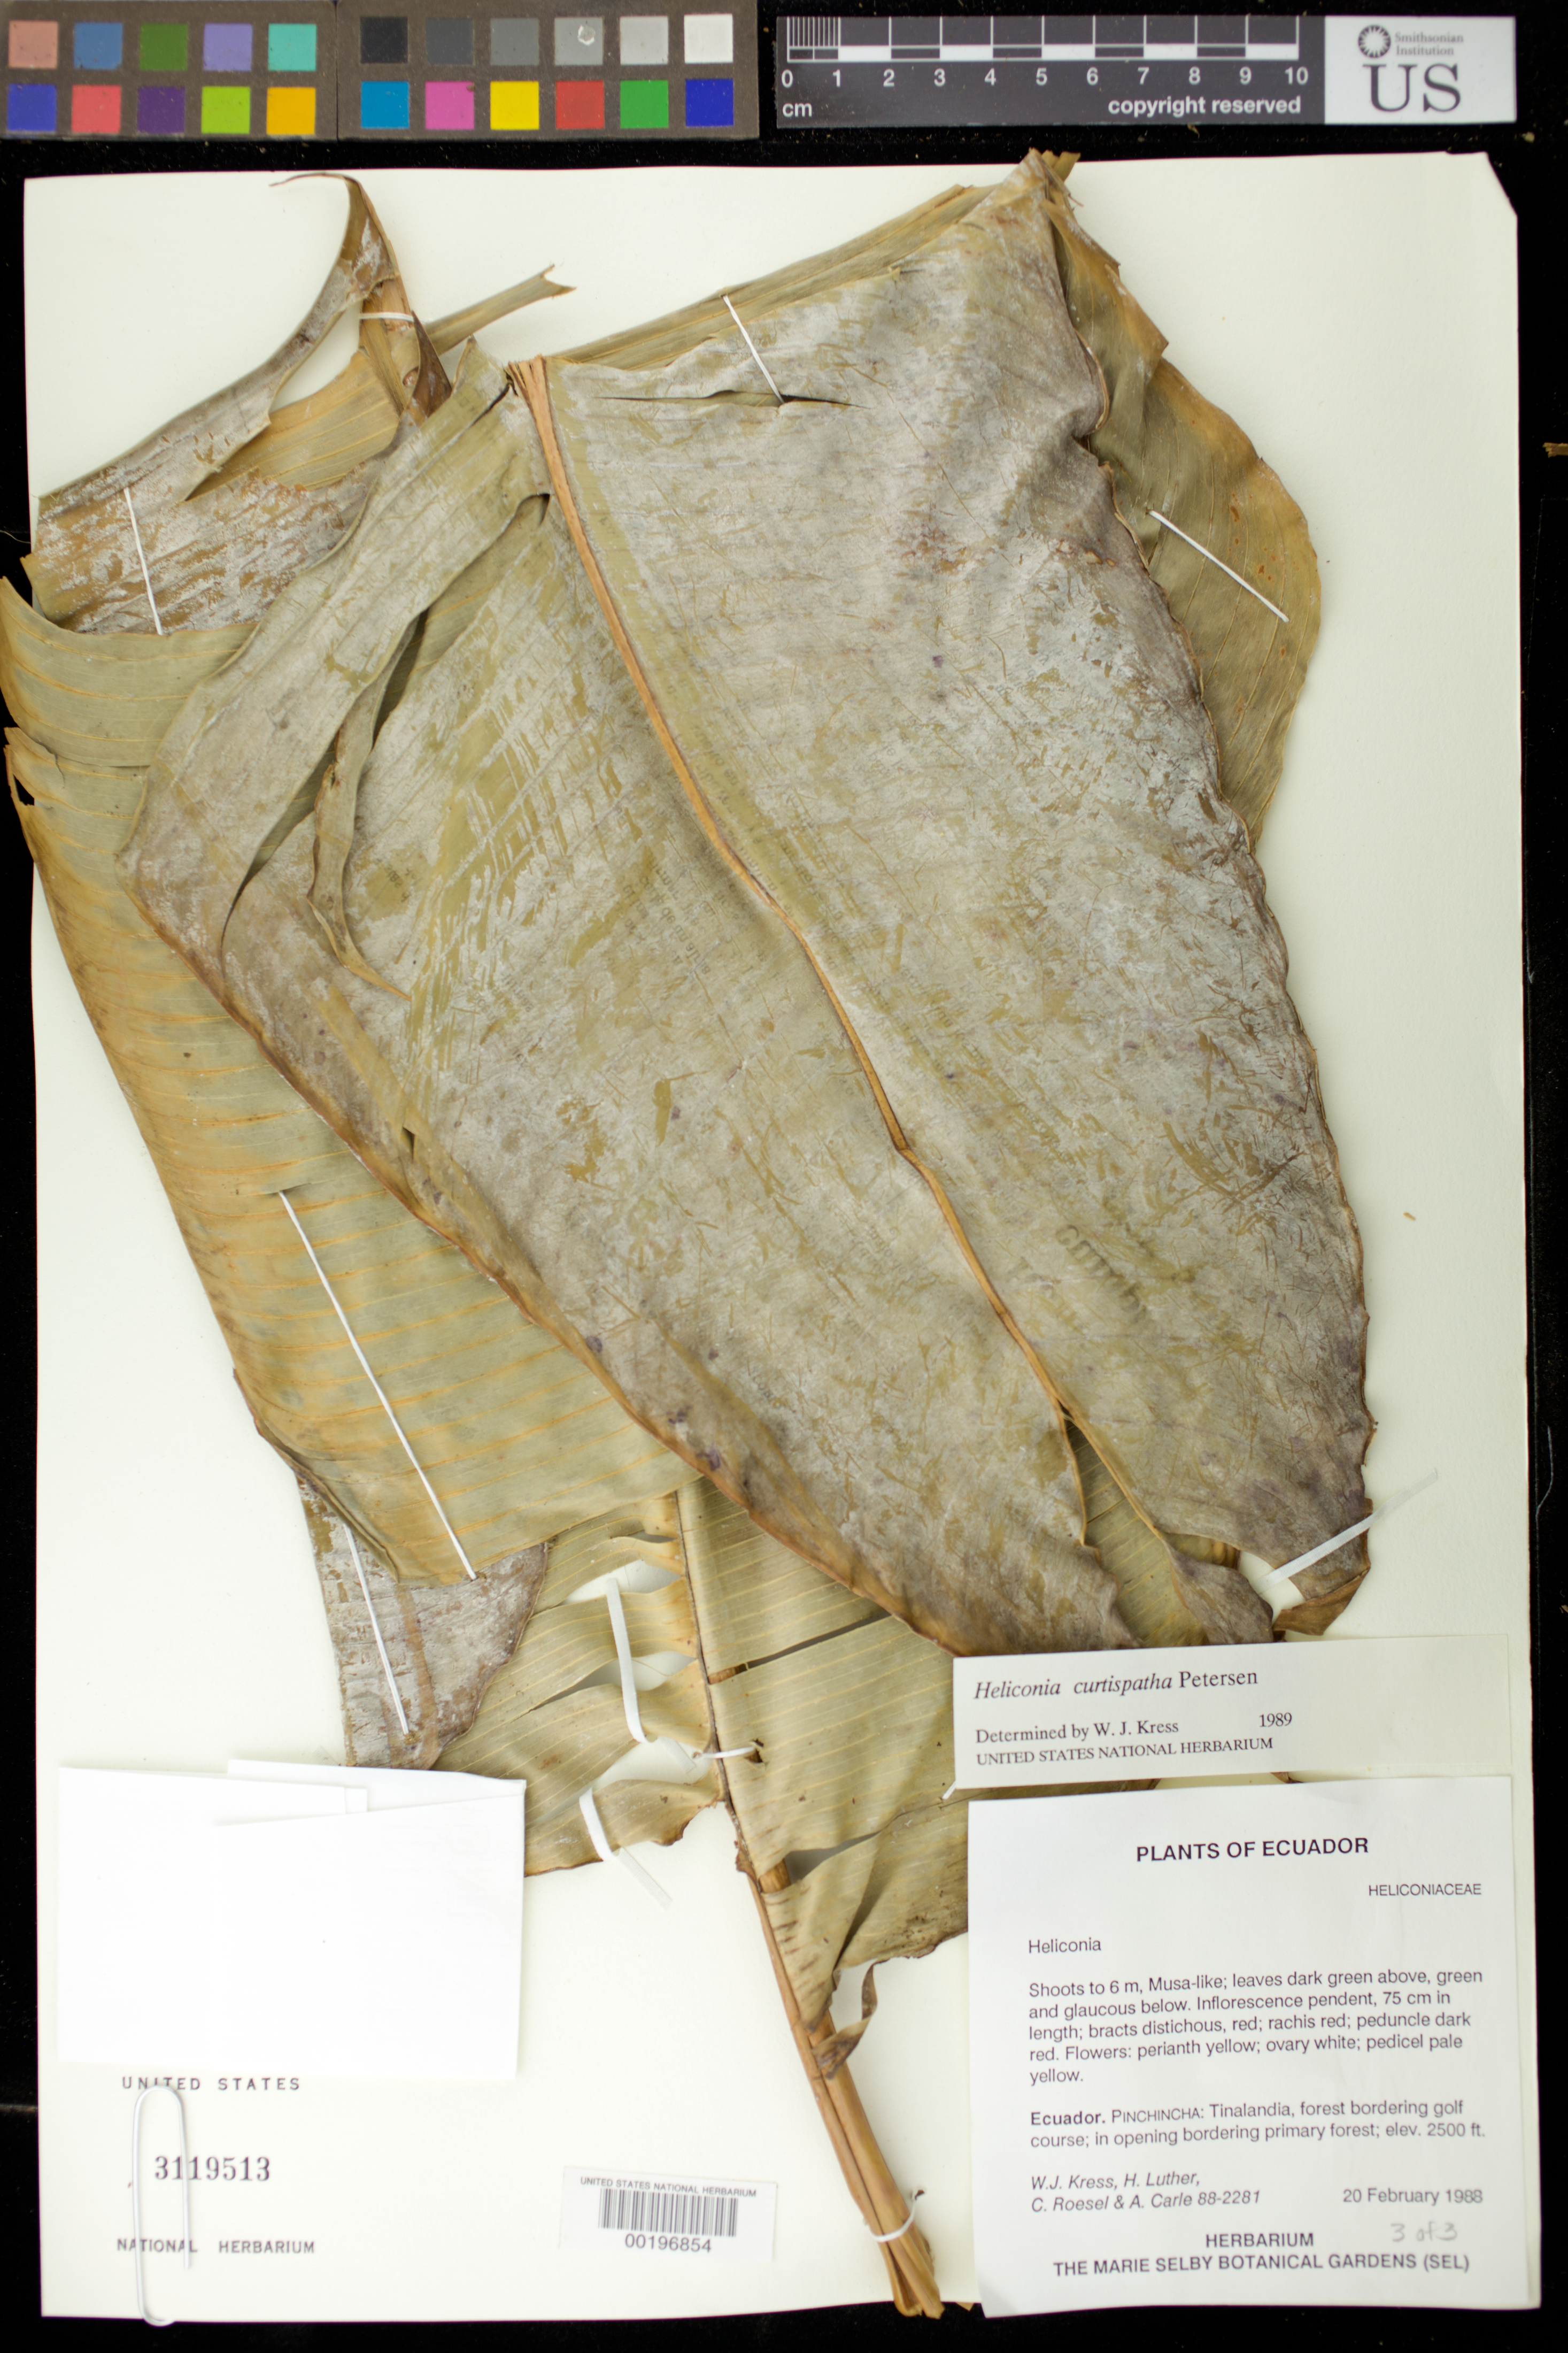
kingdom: Plantae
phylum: Tracheophyta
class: Liliopsida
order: Zingiberales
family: Heliconiaceae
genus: Heliconia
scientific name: Heliconia curtispatha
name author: Petersen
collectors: W. J. Kress, Harry E. Luther, C. S. Roesel & A. Carle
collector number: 88-2281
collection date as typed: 20 Feb 1988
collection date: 1988-02-20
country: Ecuador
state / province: Pichincha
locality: Tinalandia, forest bordering golf course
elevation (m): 762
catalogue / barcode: US 3119513